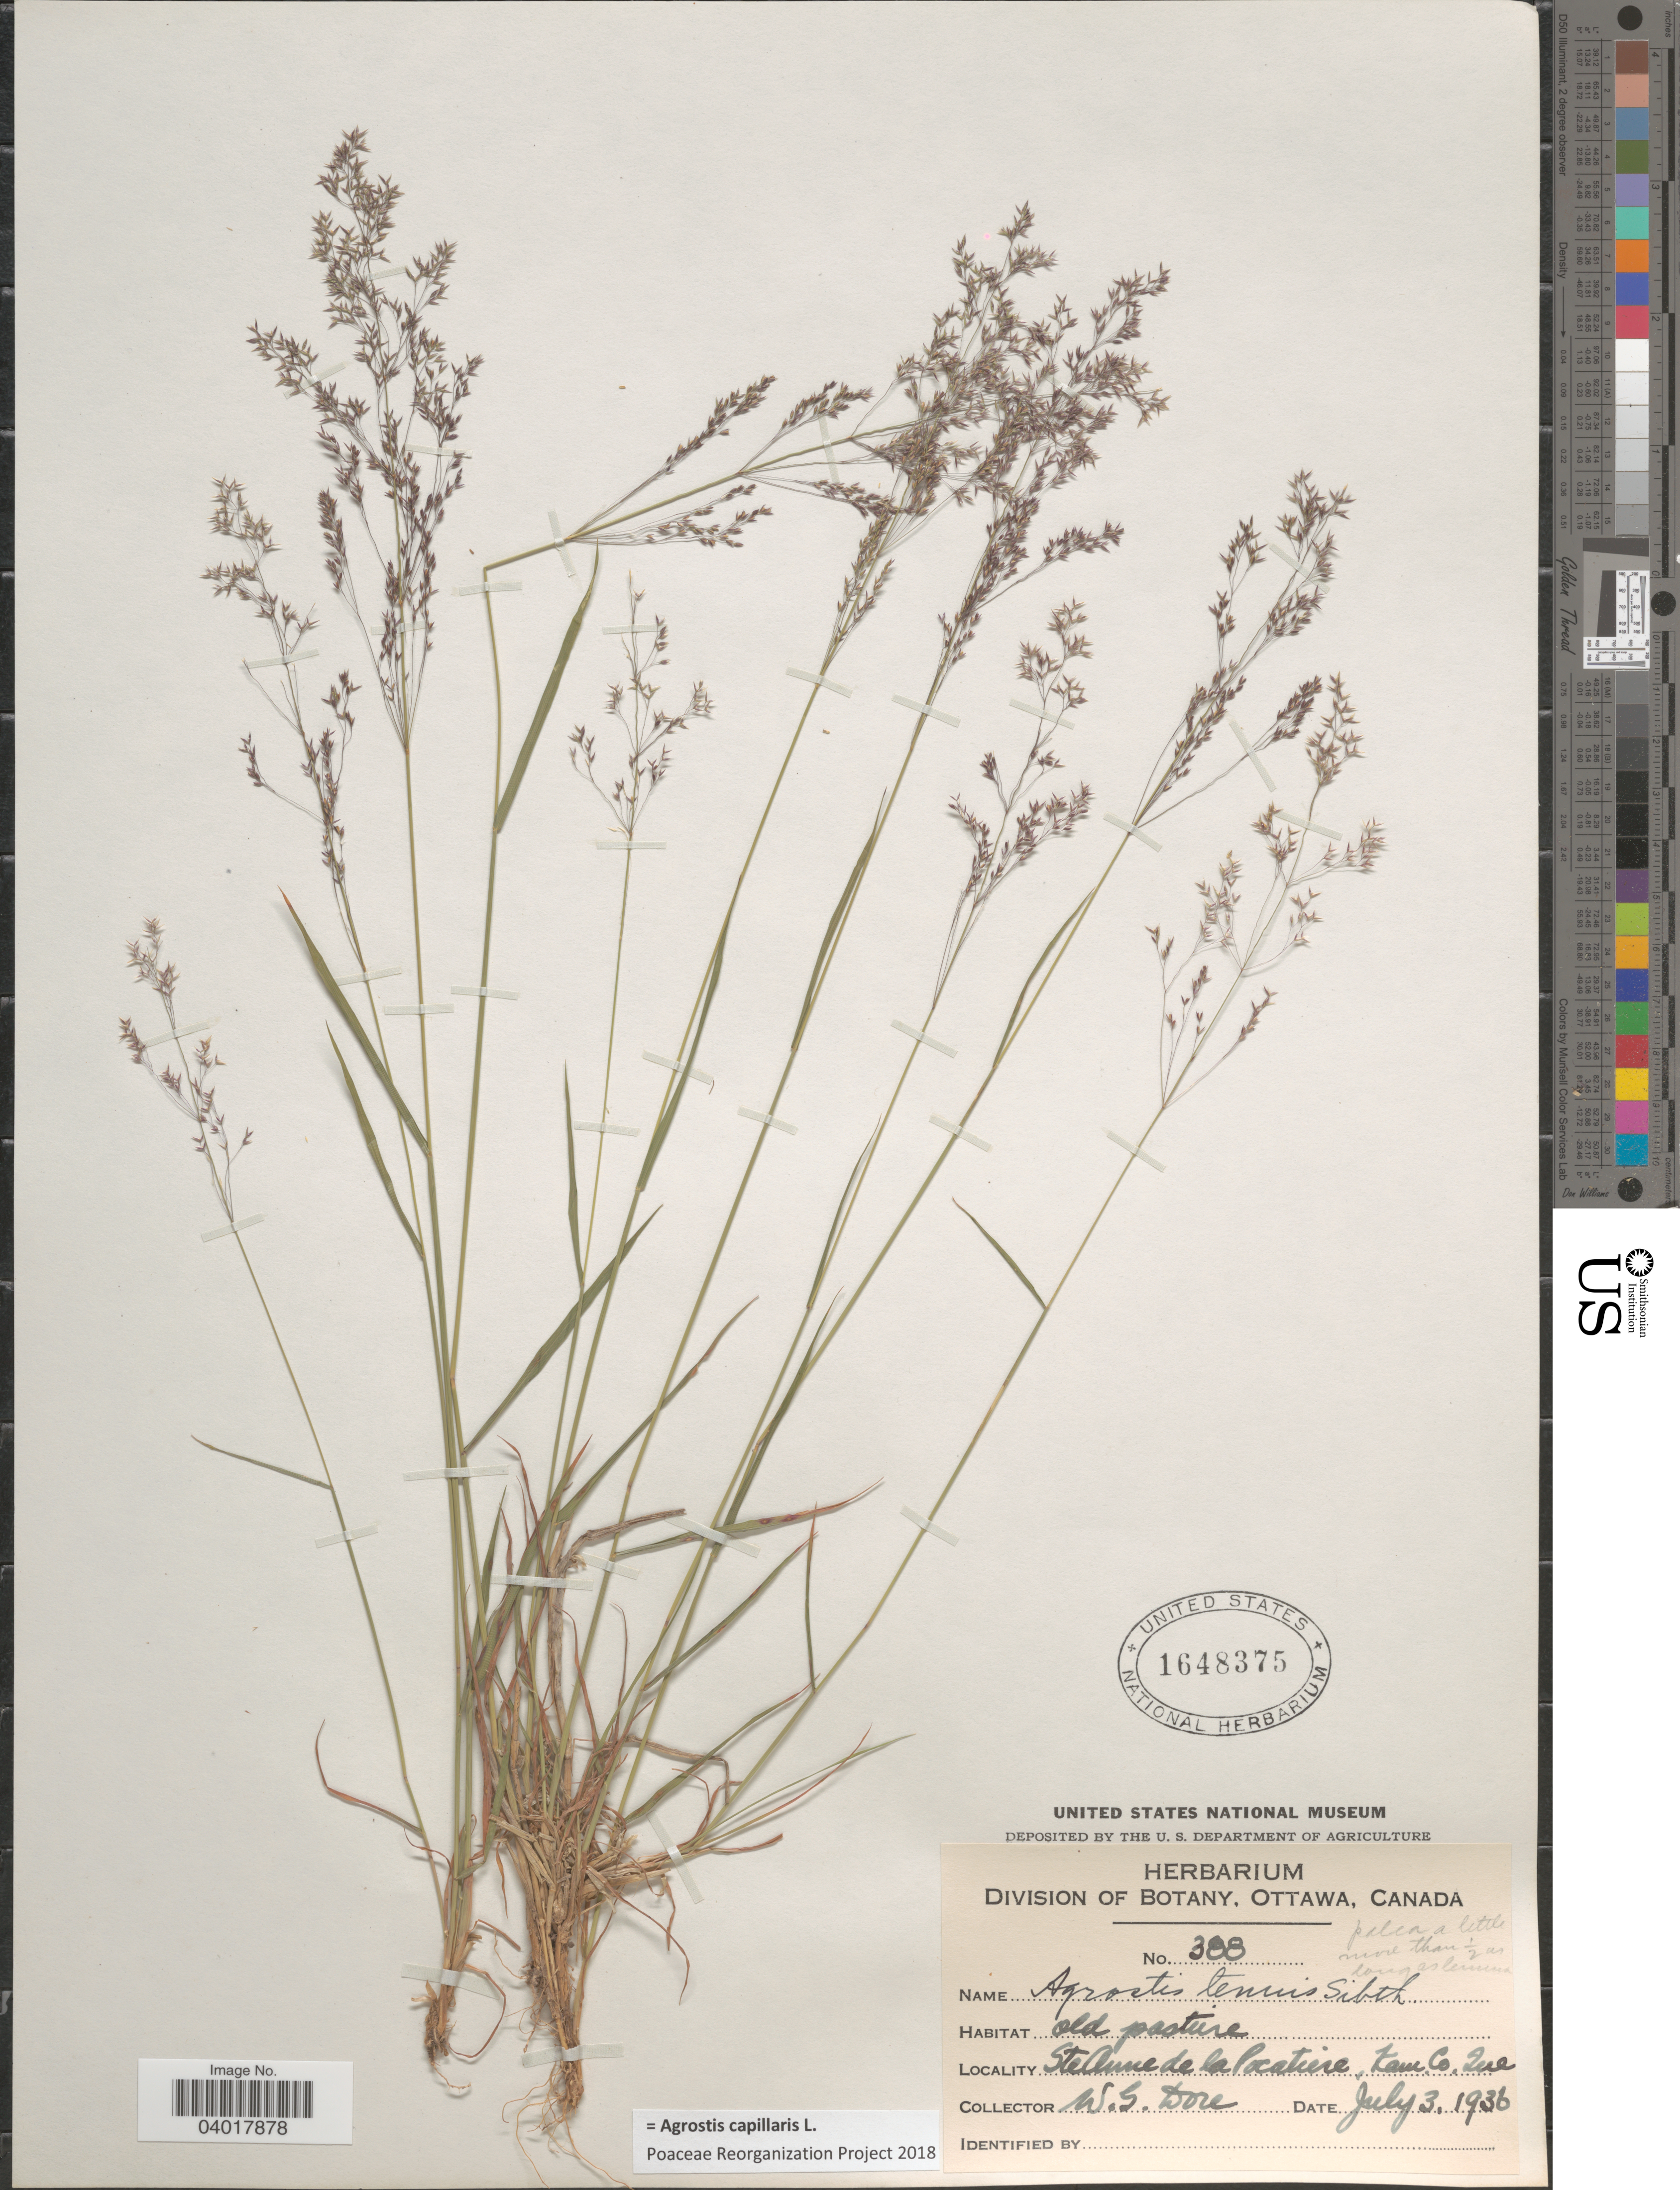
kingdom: Plantae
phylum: Tracheophyta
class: Liliopsida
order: Poales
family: Poaceae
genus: Agrostis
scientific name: Agrostis capillaris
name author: L.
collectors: W. Dore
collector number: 308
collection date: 1936-07-03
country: Canada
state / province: Quebec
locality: SteAnne de la Pocatiere, Kam Co.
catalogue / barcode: US 1648375